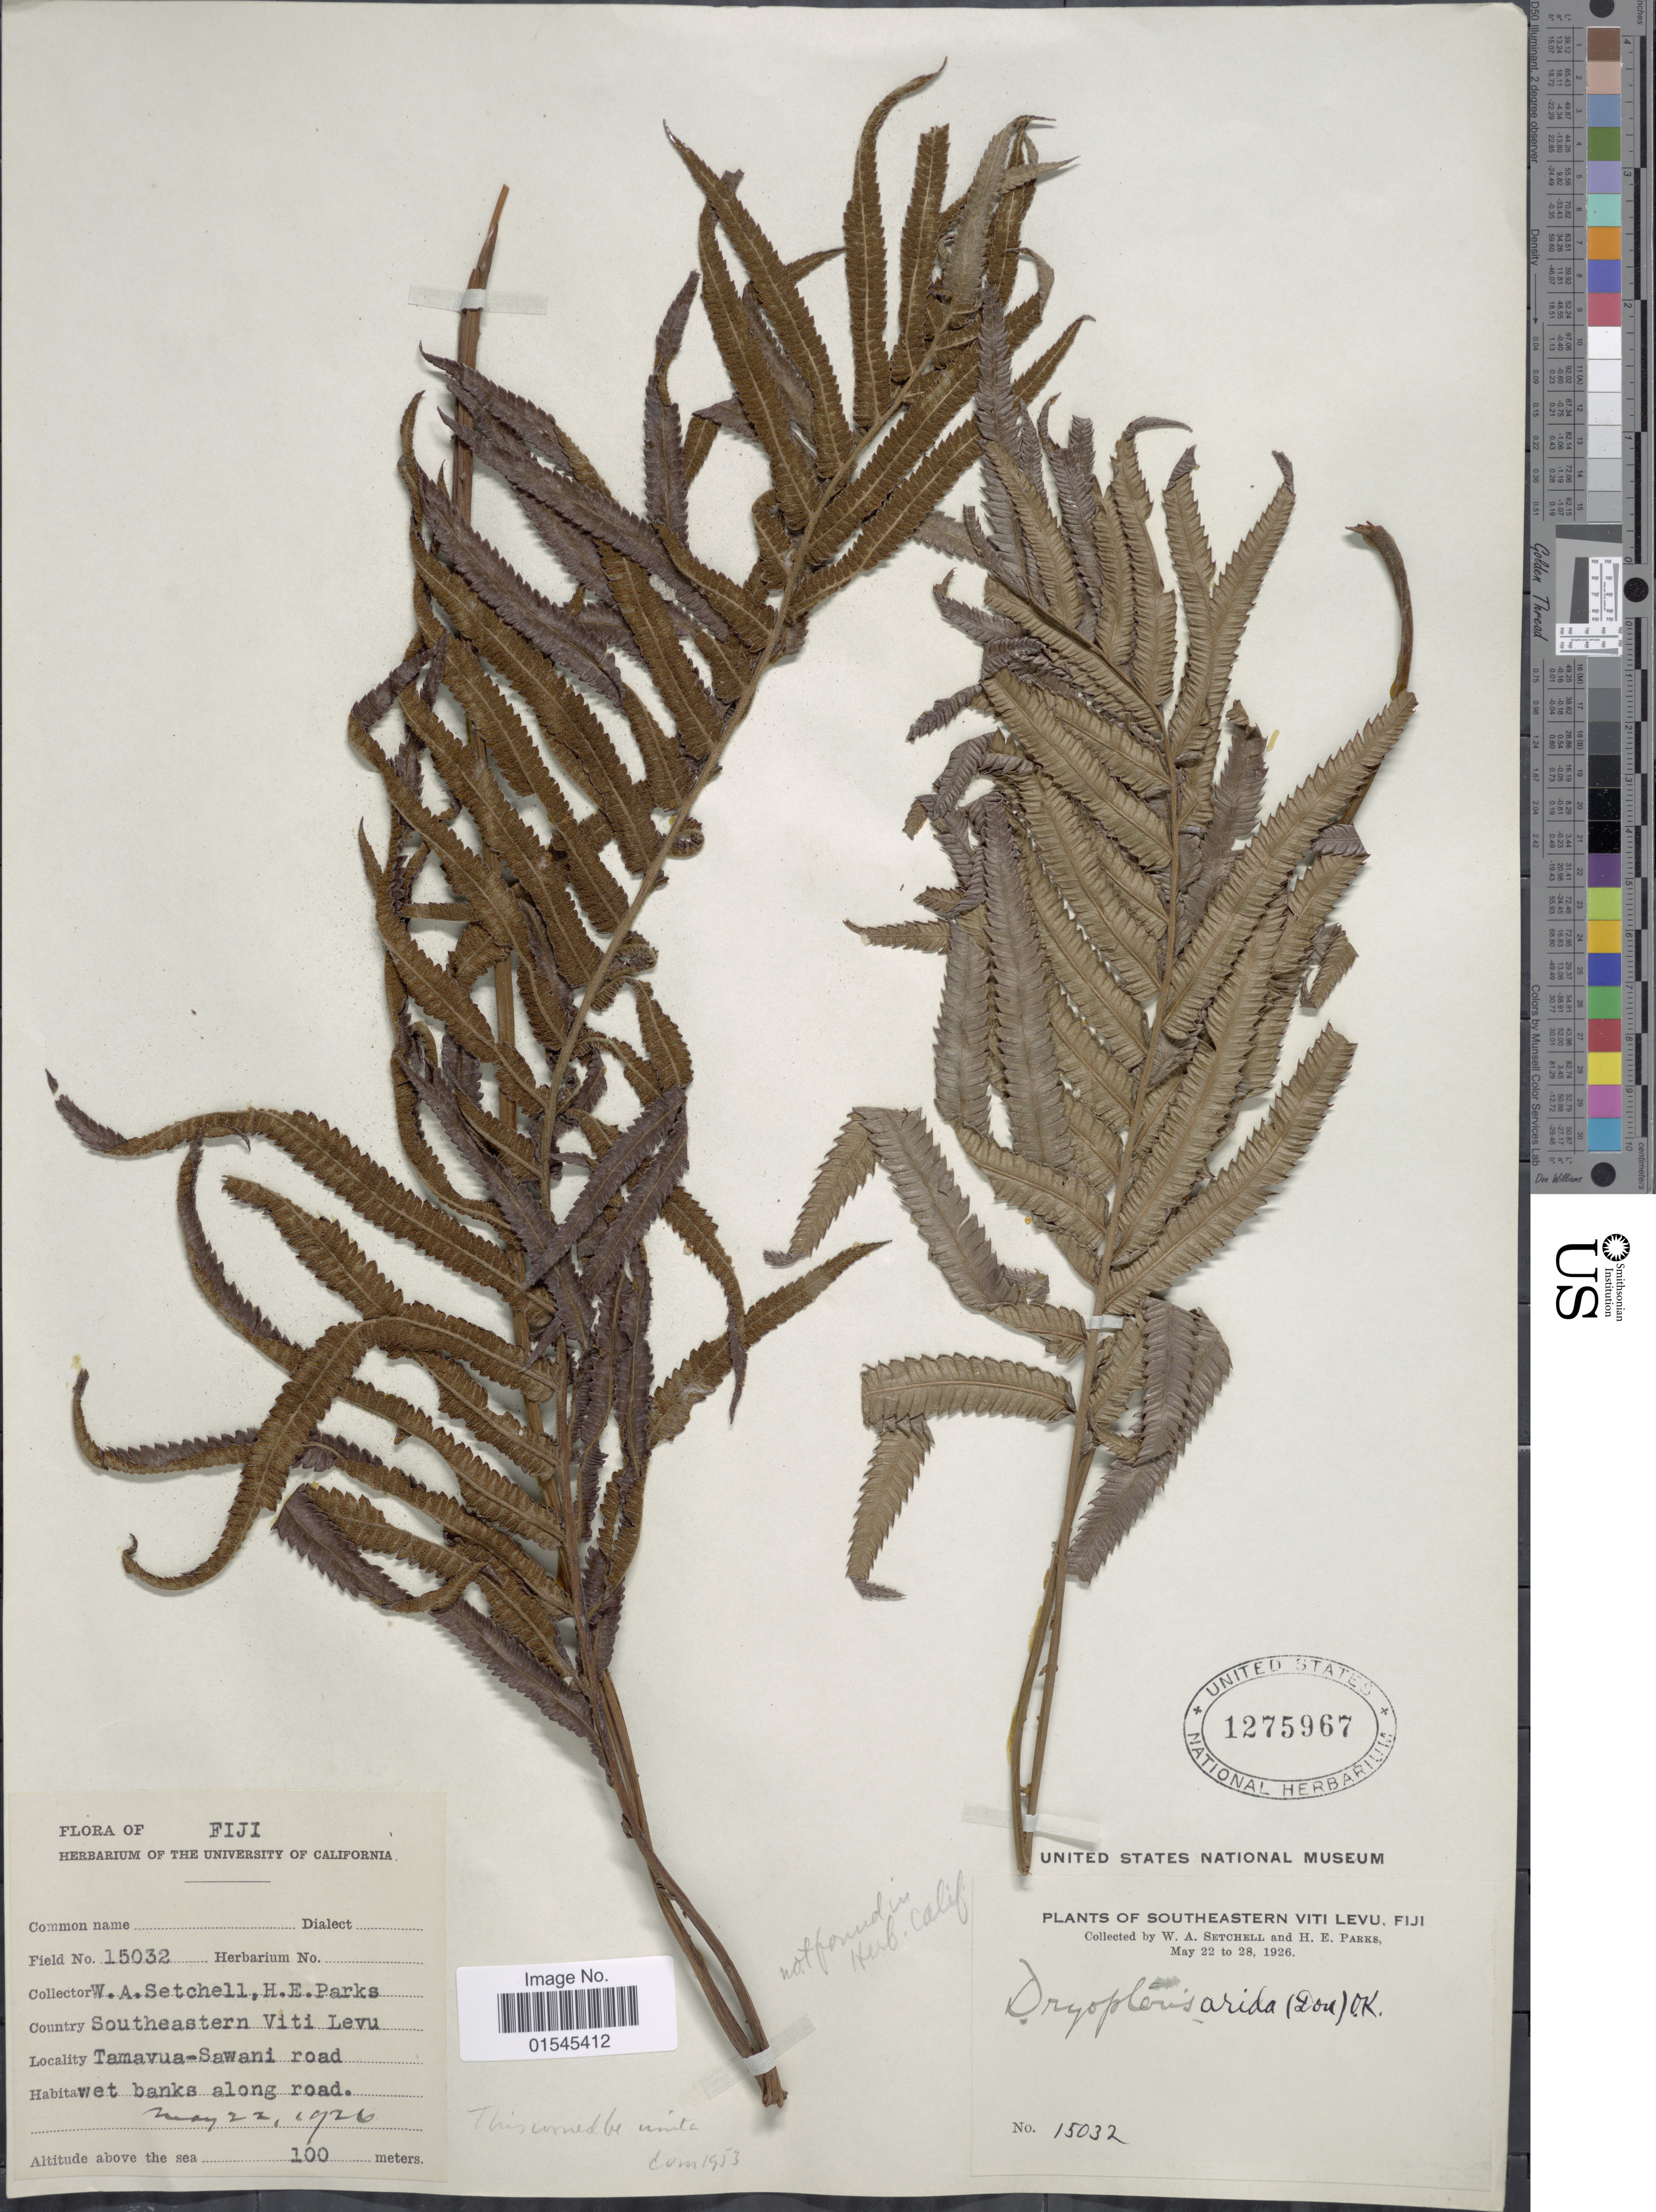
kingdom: Plantae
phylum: Tracheophyta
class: Polypodiopsida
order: Polypodiales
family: Thelypteridaceae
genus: Sphaerostephanos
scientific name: Sphaerostephanos unitus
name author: (L.) Holttum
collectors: W. Setchell & H. E. Parks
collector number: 15032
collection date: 1926-05-22/1926-05-28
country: Fiji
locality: Southeastern Viti Levu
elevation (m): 100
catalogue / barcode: US 1275967